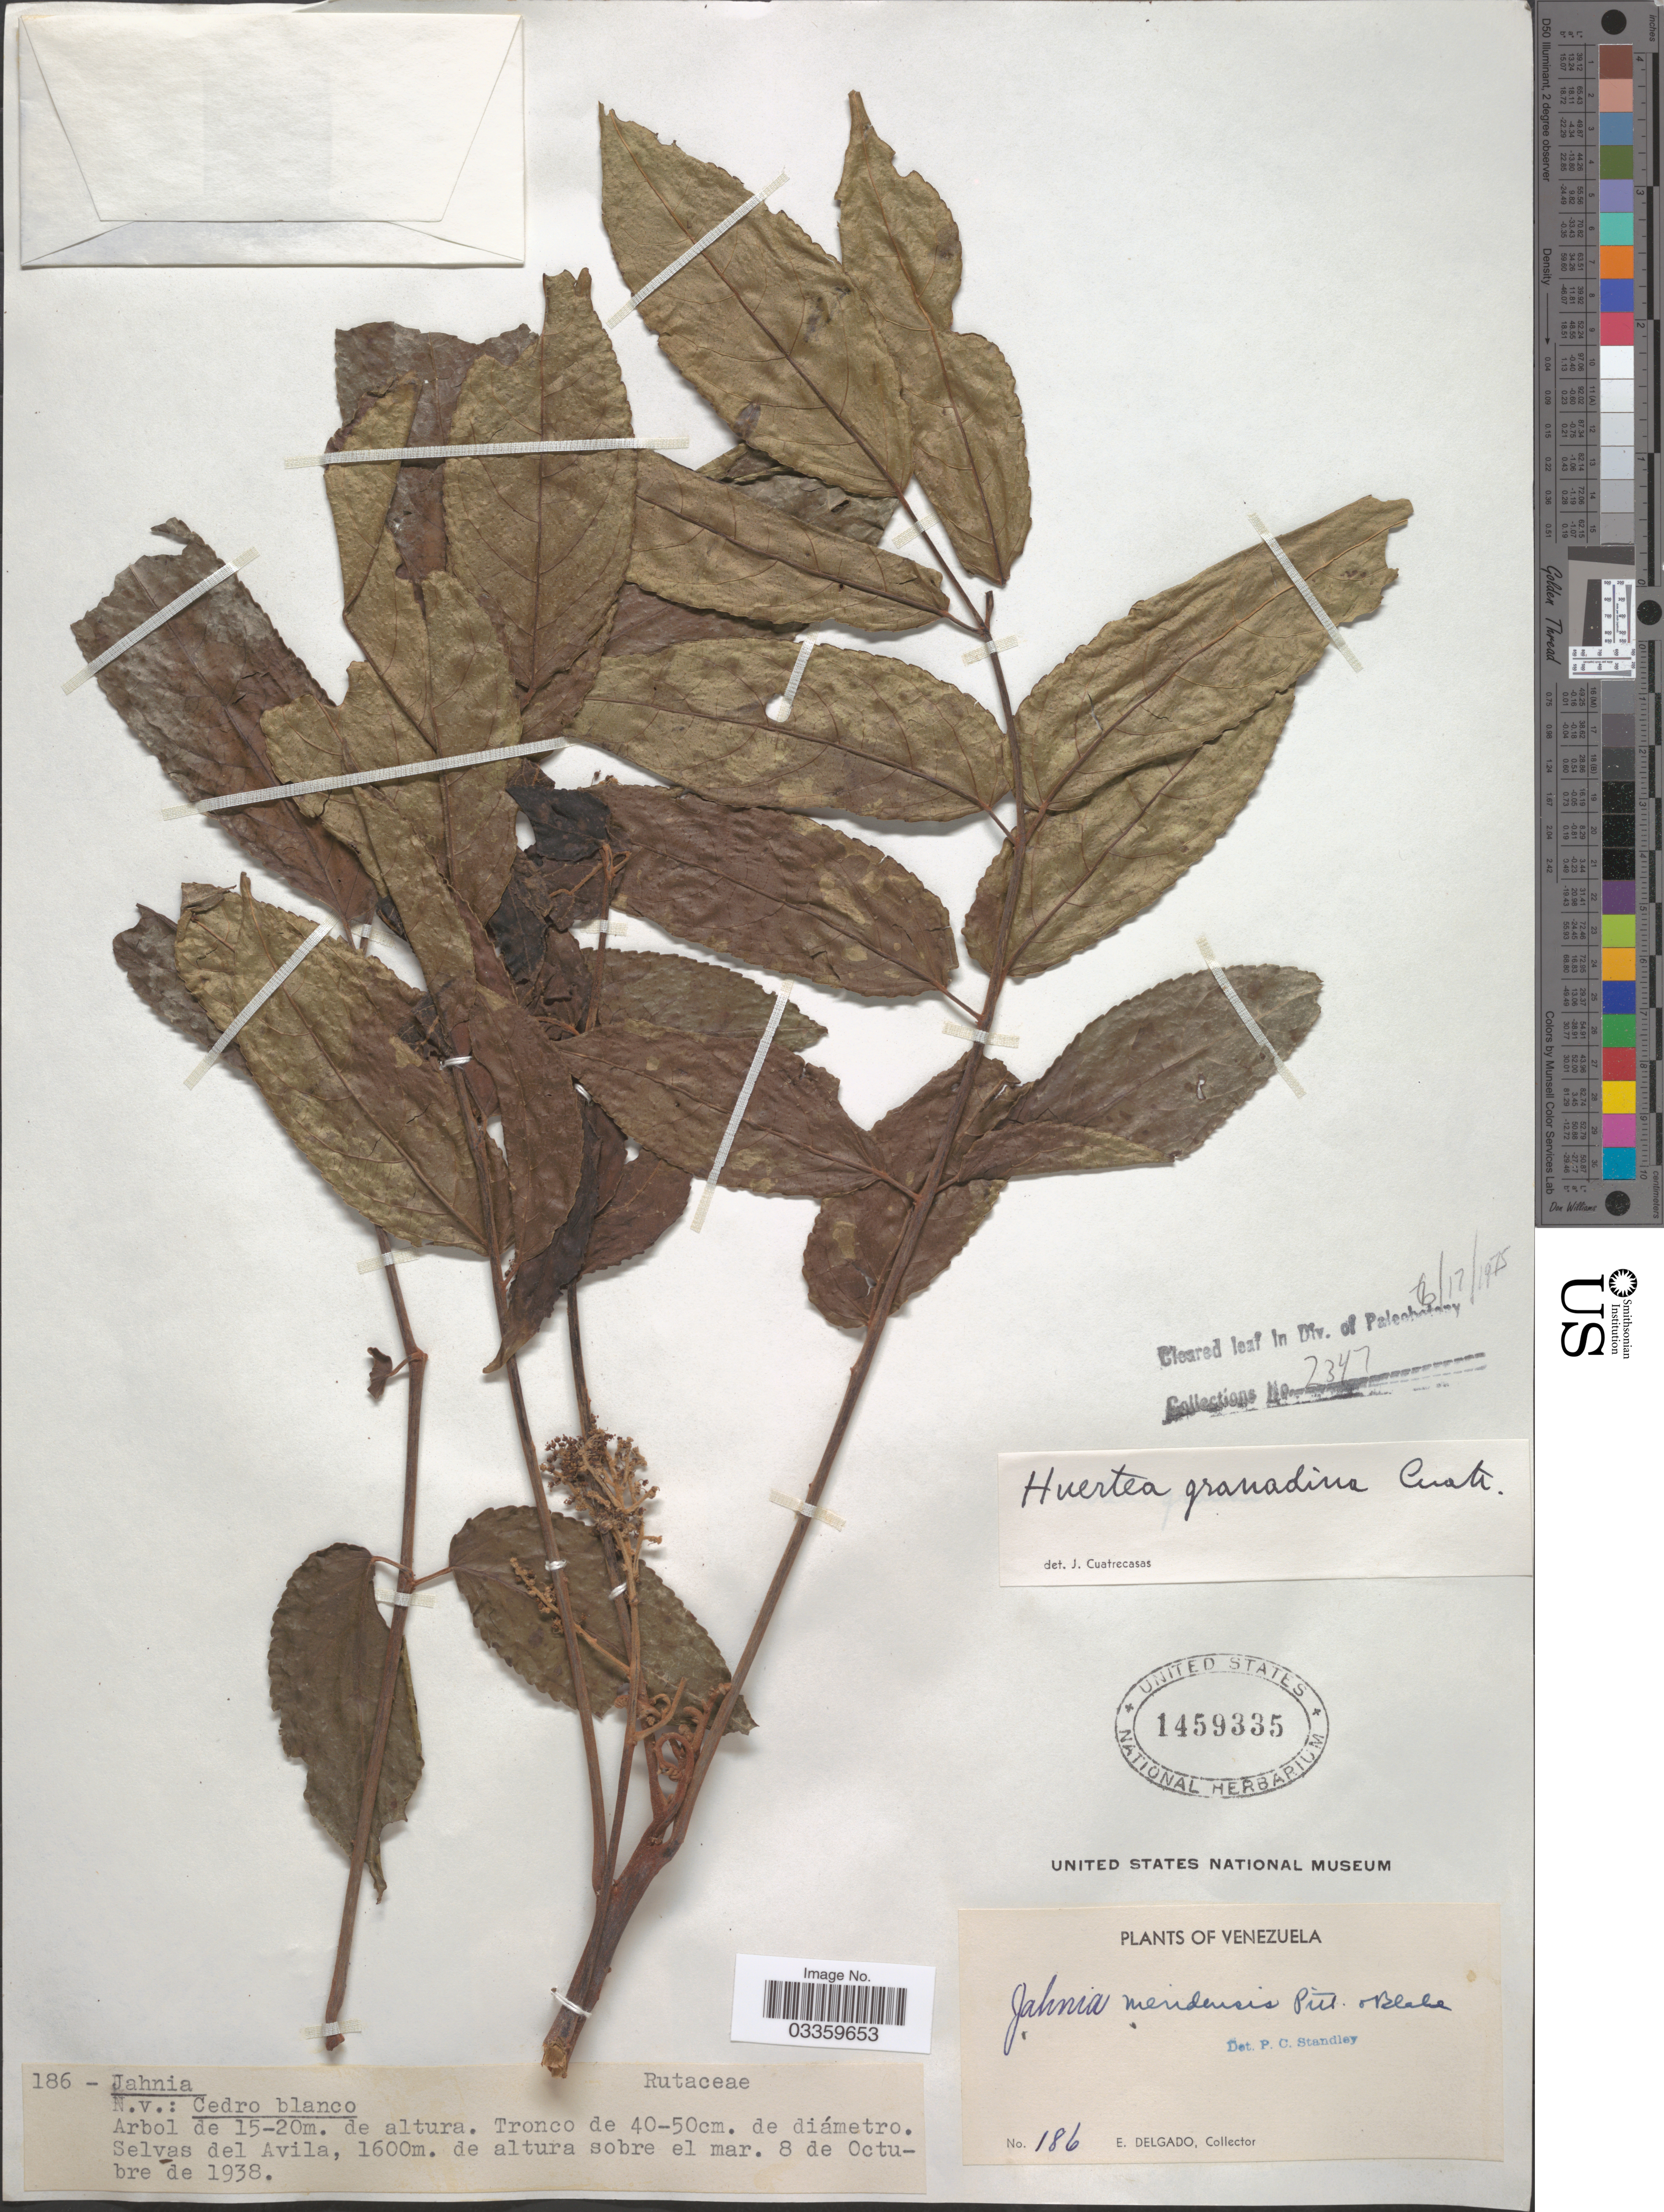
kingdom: Plantae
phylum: Tracheophyta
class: Magnoliopsida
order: Huerteales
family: Tapisciaceae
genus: Huertea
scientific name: Huertea granadina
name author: Cuatrec.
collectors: E. Delgado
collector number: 186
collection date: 1938-10-08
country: Venezuela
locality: Selvas del Avila.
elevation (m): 1600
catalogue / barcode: US 1459335